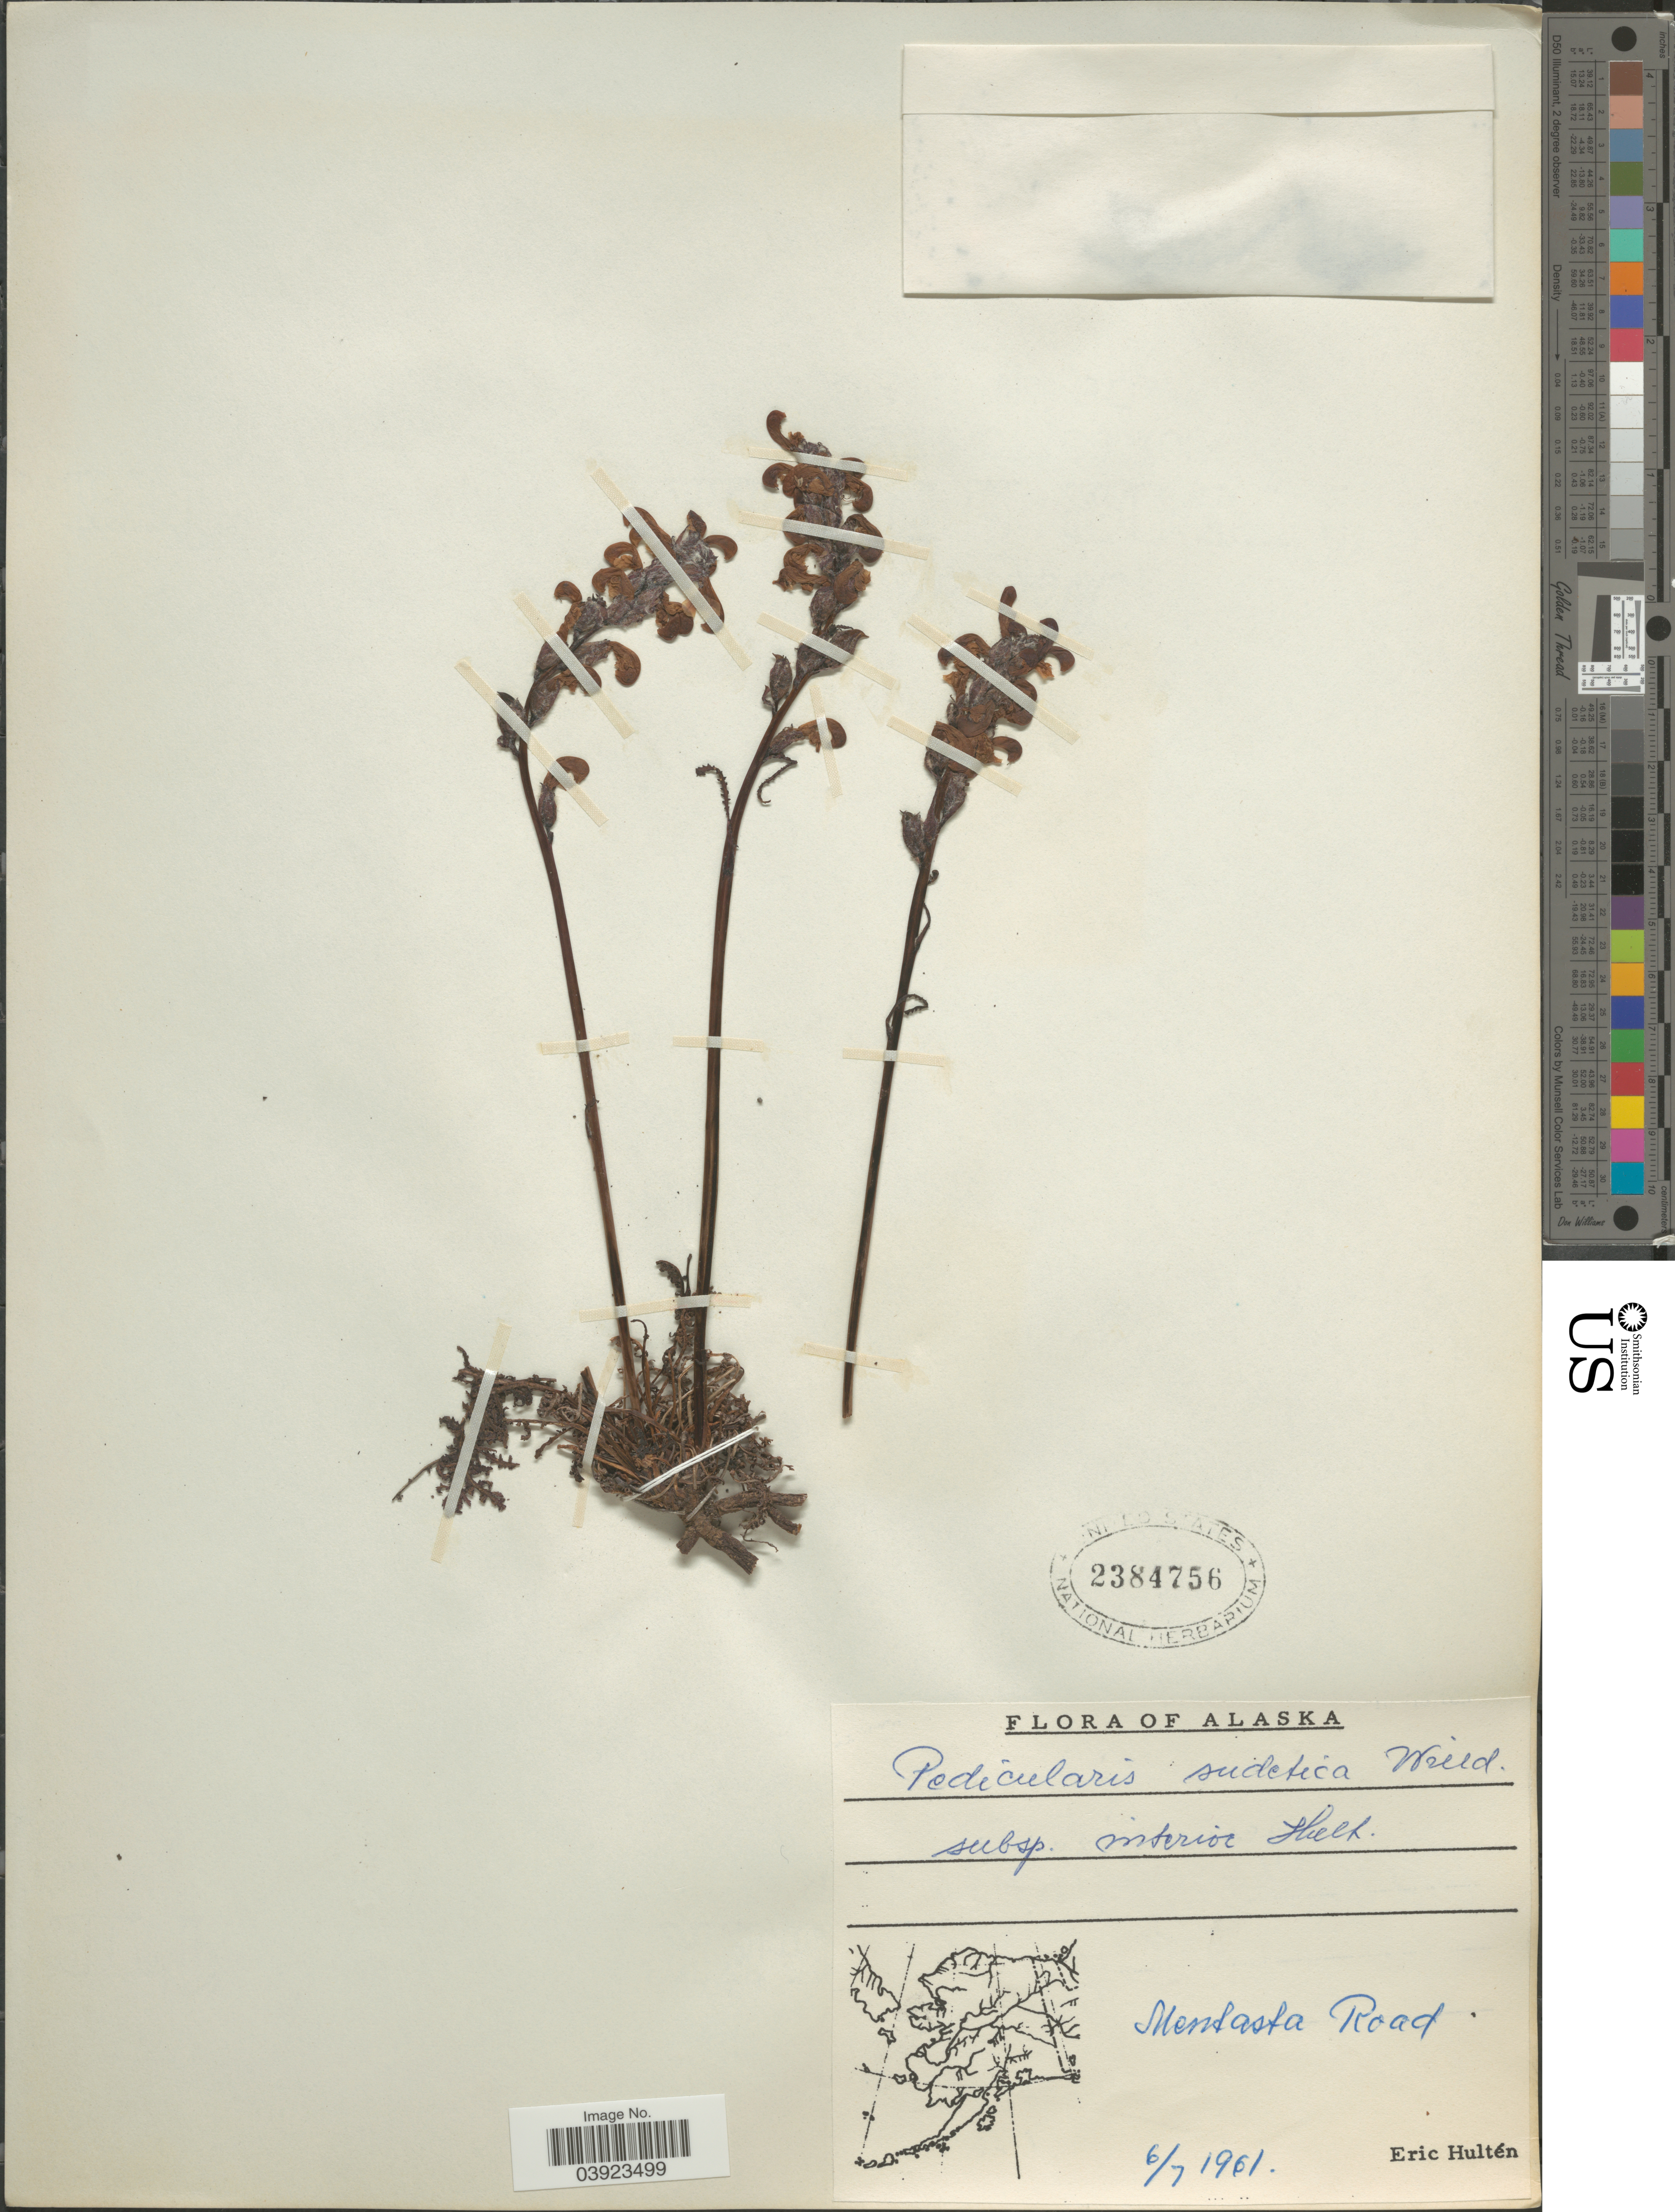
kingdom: Plantae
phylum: Tracheophyta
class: Magnoliopsida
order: Lamiales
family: Orobanchaceae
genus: Pedicularis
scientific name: Pedicularis sudetica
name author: Willd.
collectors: E. G. Hultén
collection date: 1961-06-07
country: United States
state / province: Alaska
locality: Mentasta Road.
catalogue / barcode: US 2384756